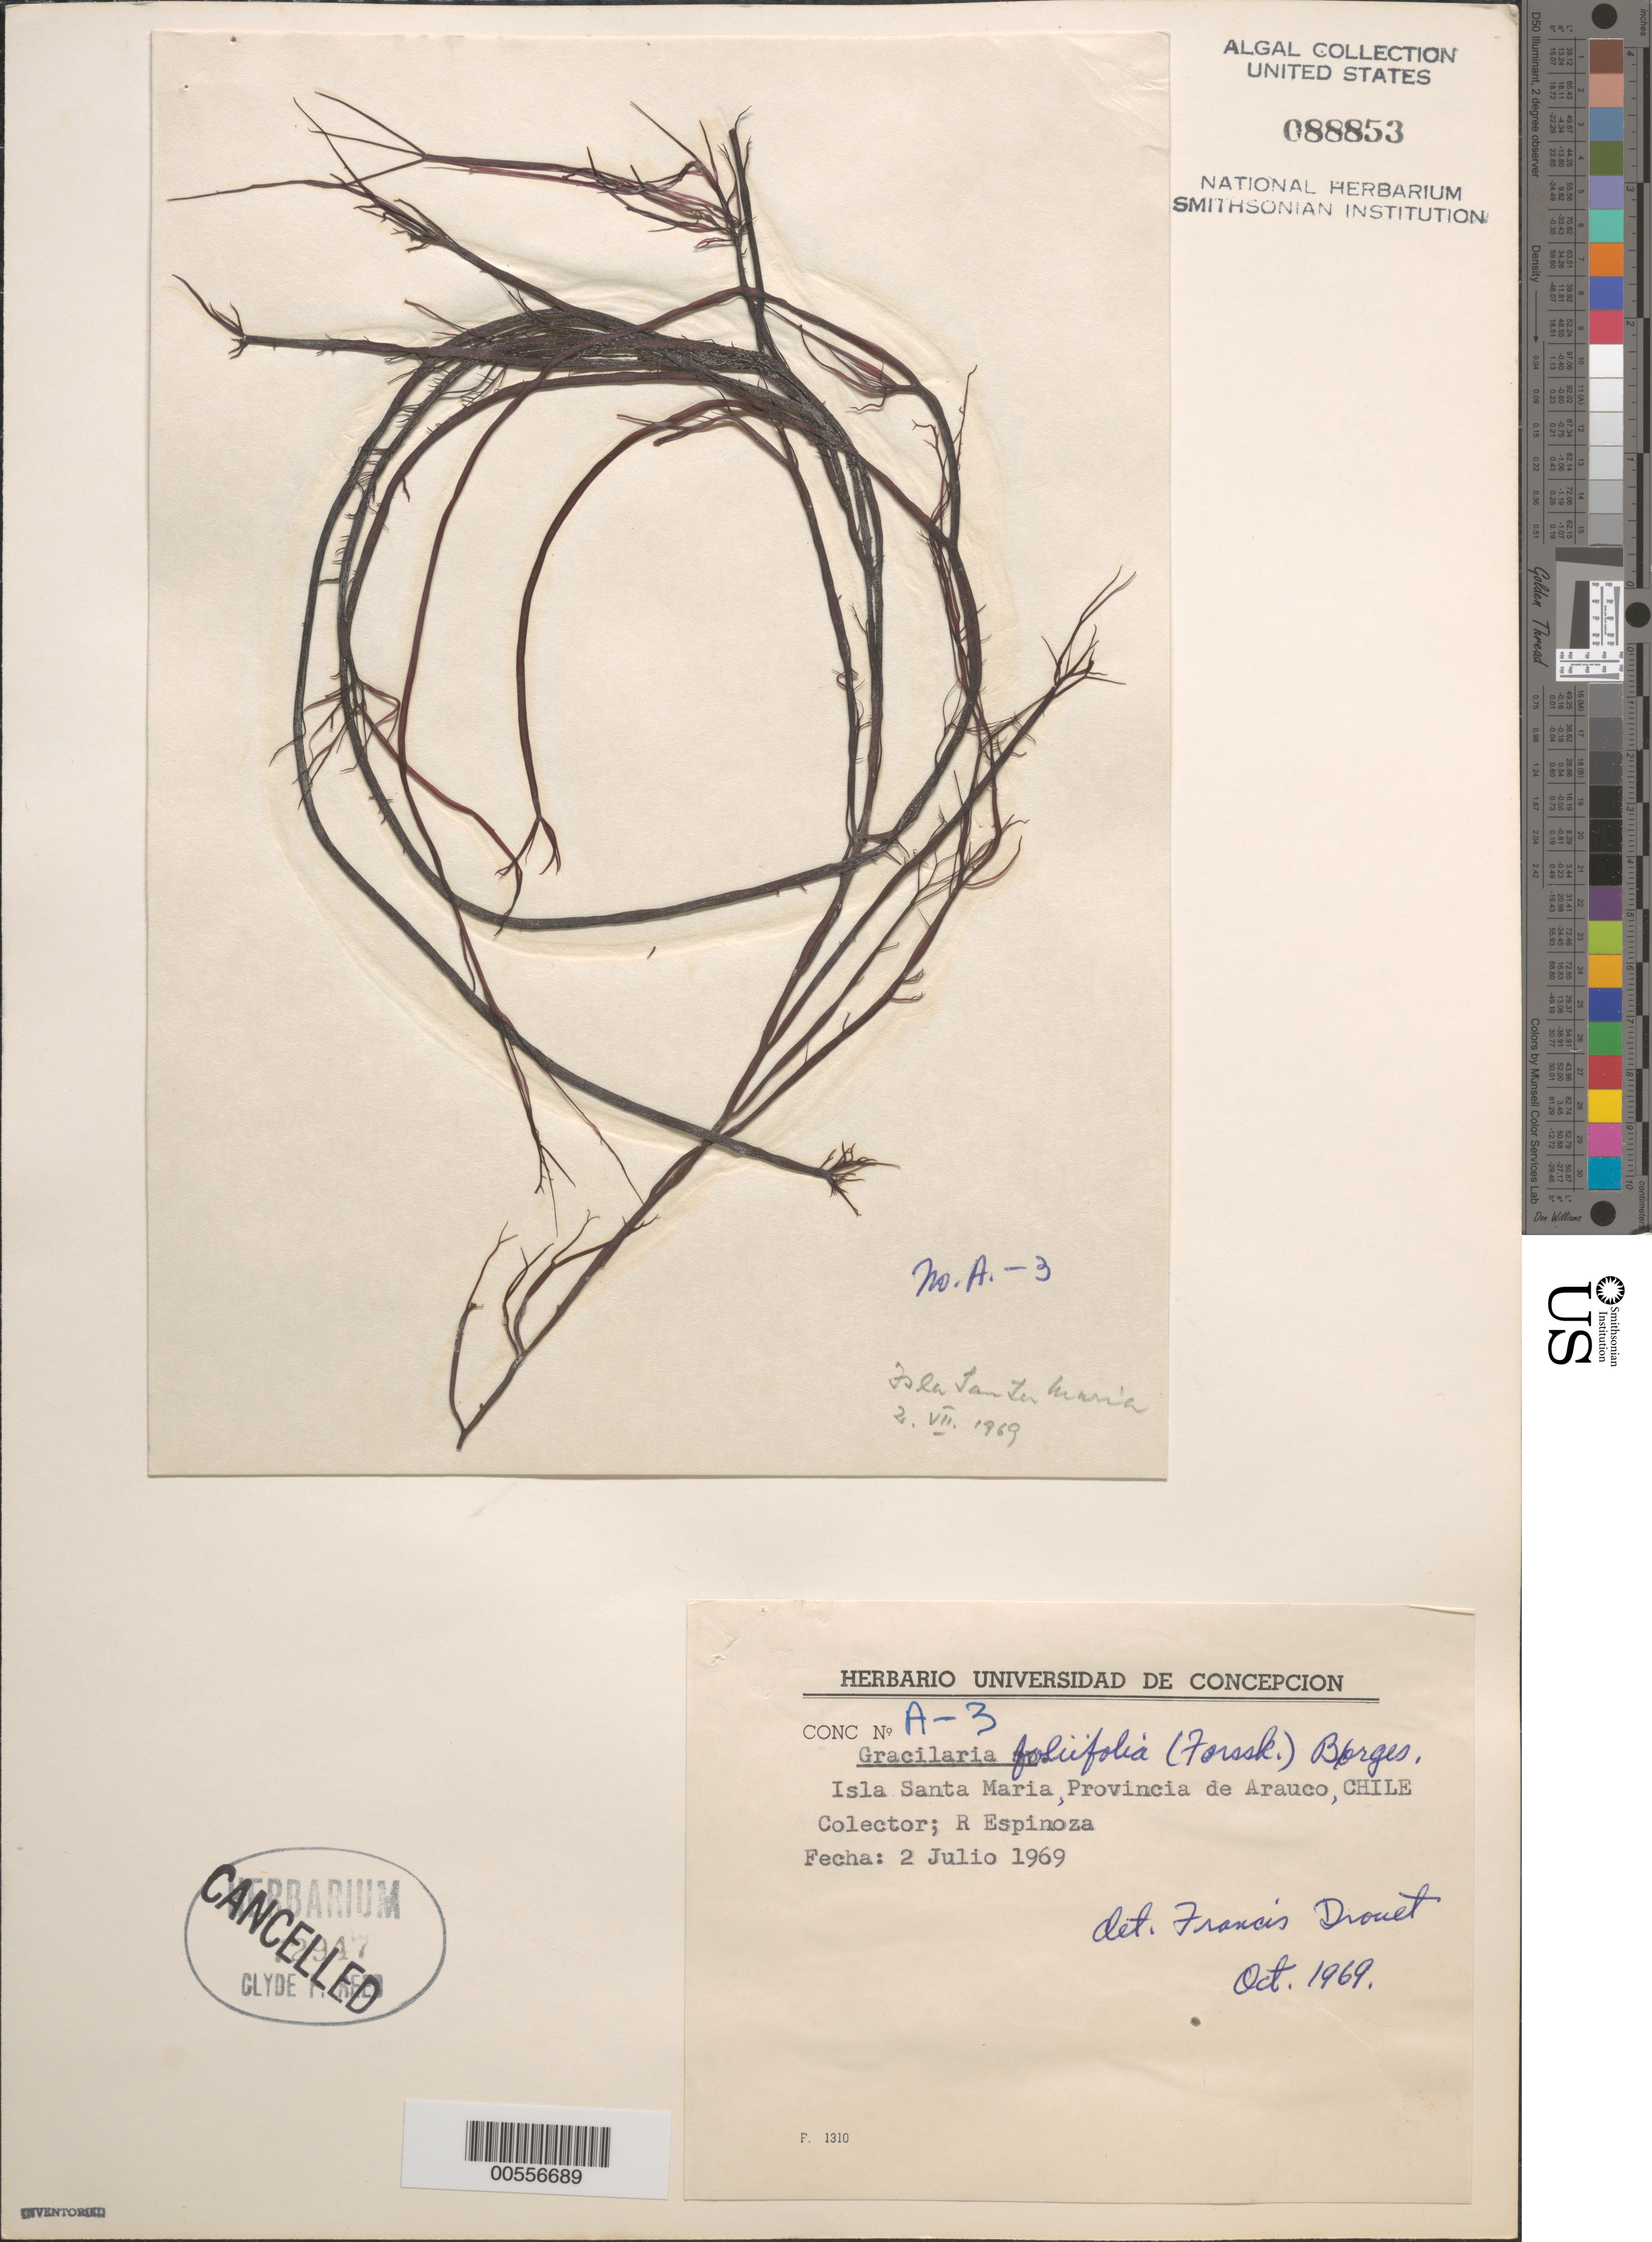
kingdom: Plantae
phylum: Rhodophyta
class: Florideophyceae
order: Gracilariales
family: Gracilariaceae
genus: Gracilaria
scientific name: Gracilaria foliifera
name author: (Forssk.) Børgesen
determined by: Drouet, F. E.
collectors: R. Espinoza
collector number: A-3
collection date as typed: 02 Jul 1969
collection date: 1969-07-02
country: Chile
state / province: Bio-Bío (VIII)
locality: Isla santa maria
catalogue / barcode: US 88853